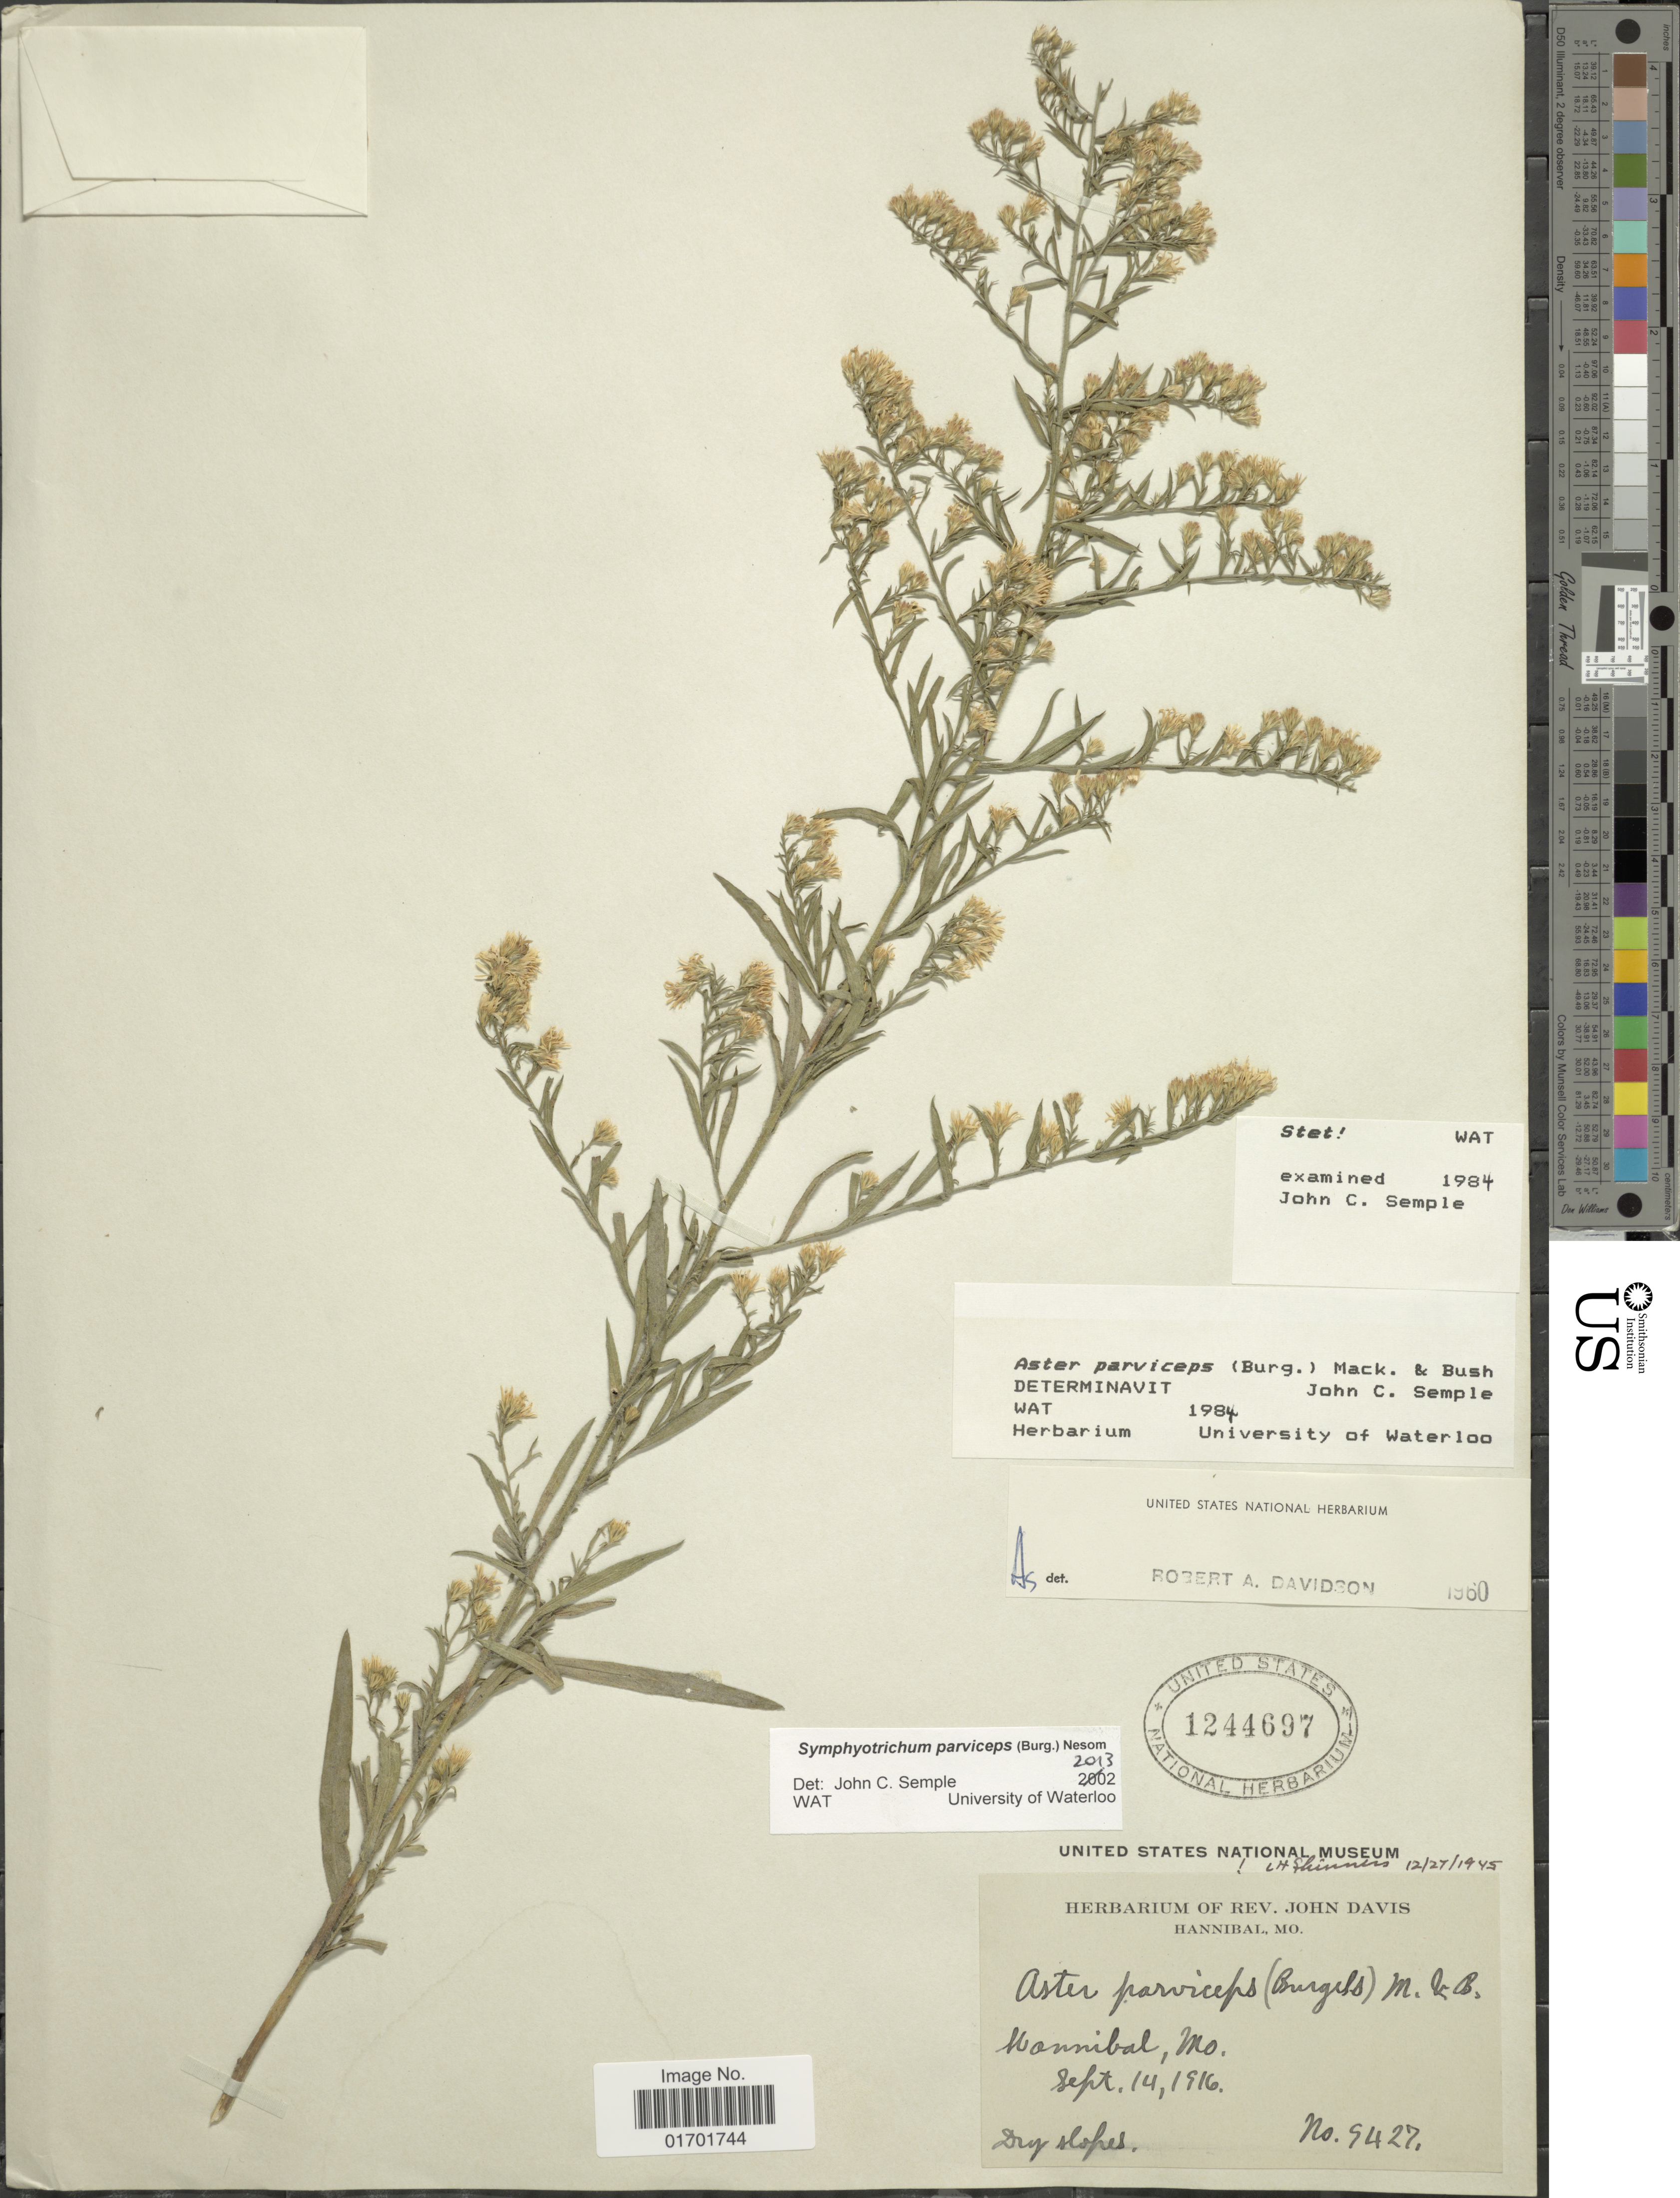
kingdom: Plantae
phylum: Tracheophyta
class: Magnoliopsida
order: Asterales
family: Asteraceae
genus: Symphyotrichum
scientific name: Symphyotrichum parviceps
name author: G.L. Nesom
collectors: ex herb. Rev. John Davis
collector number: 9427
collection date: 1916-09-14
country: United States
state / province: Missouri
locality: Hannibal.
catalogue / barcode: US 1244697